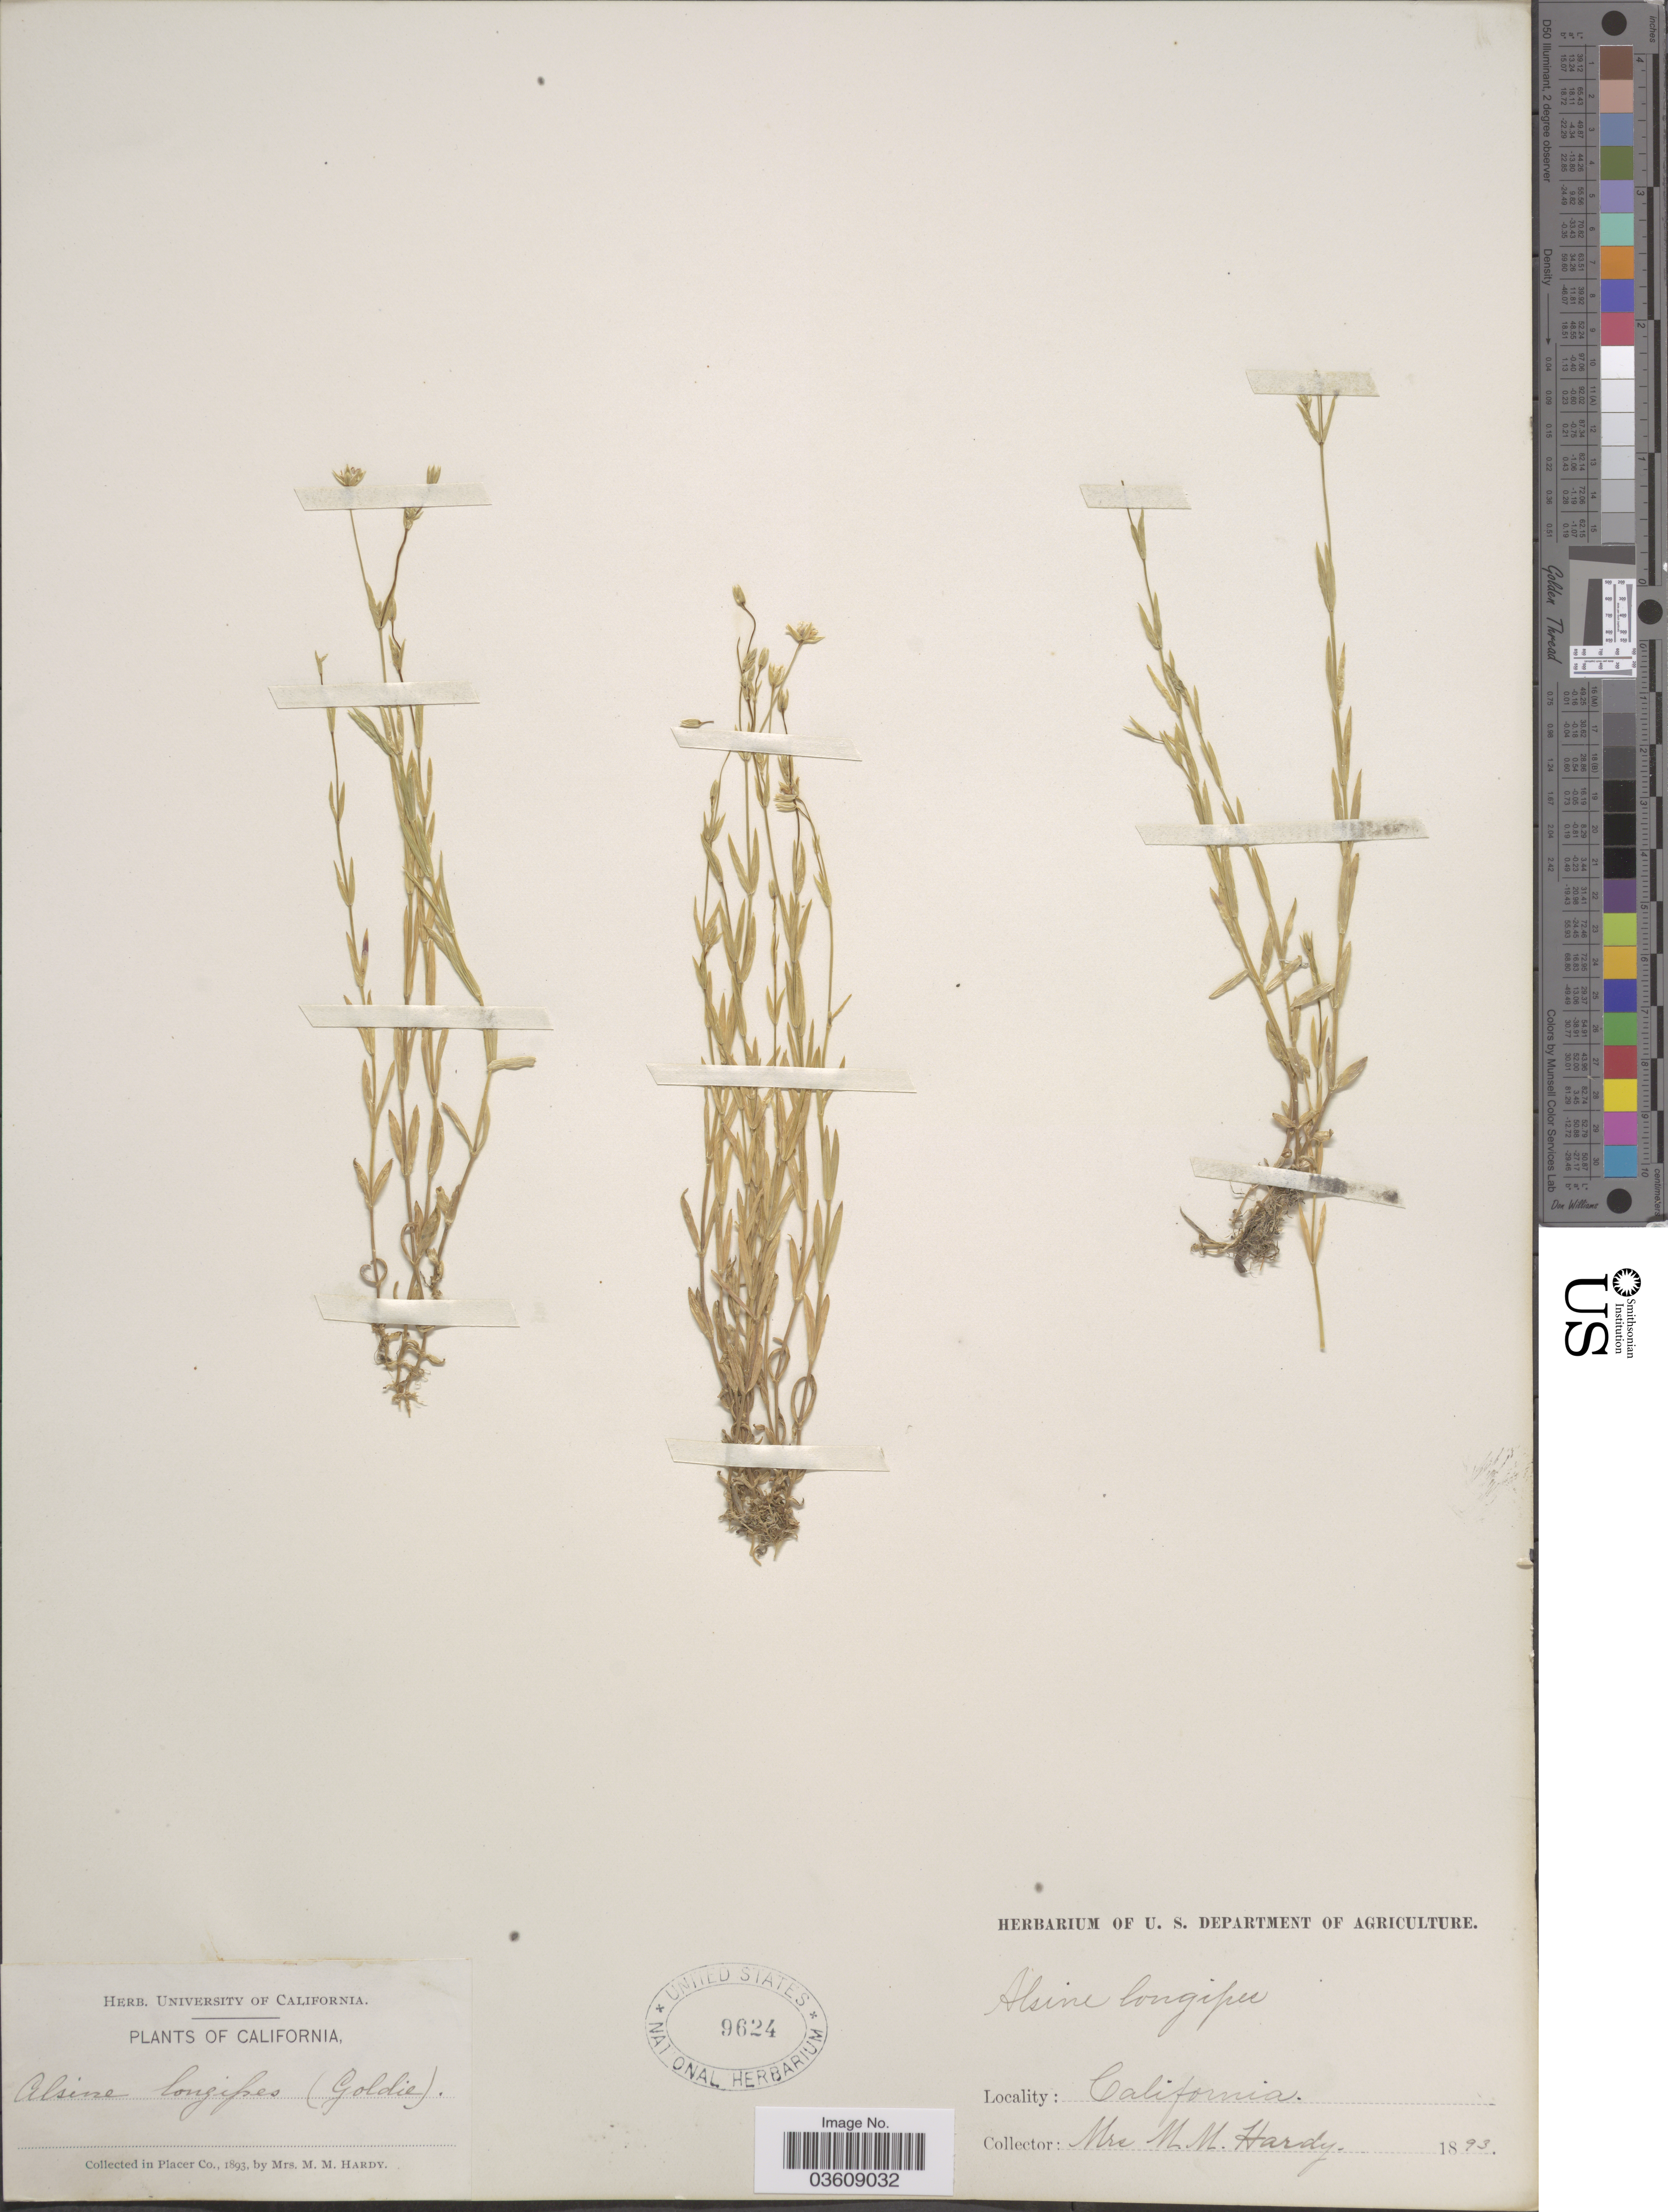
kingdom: Plantae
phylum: Tracheophyta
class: Magnoliopsida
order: Caryophyllales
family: Caryophyllaceae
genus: Stellaria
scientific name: Stellaria longipes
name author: Goldie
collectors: Mrs. M. M. Hardy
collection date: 1893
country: United States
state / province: California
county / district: Placer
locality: In Placer Co.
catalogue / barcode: US 9624